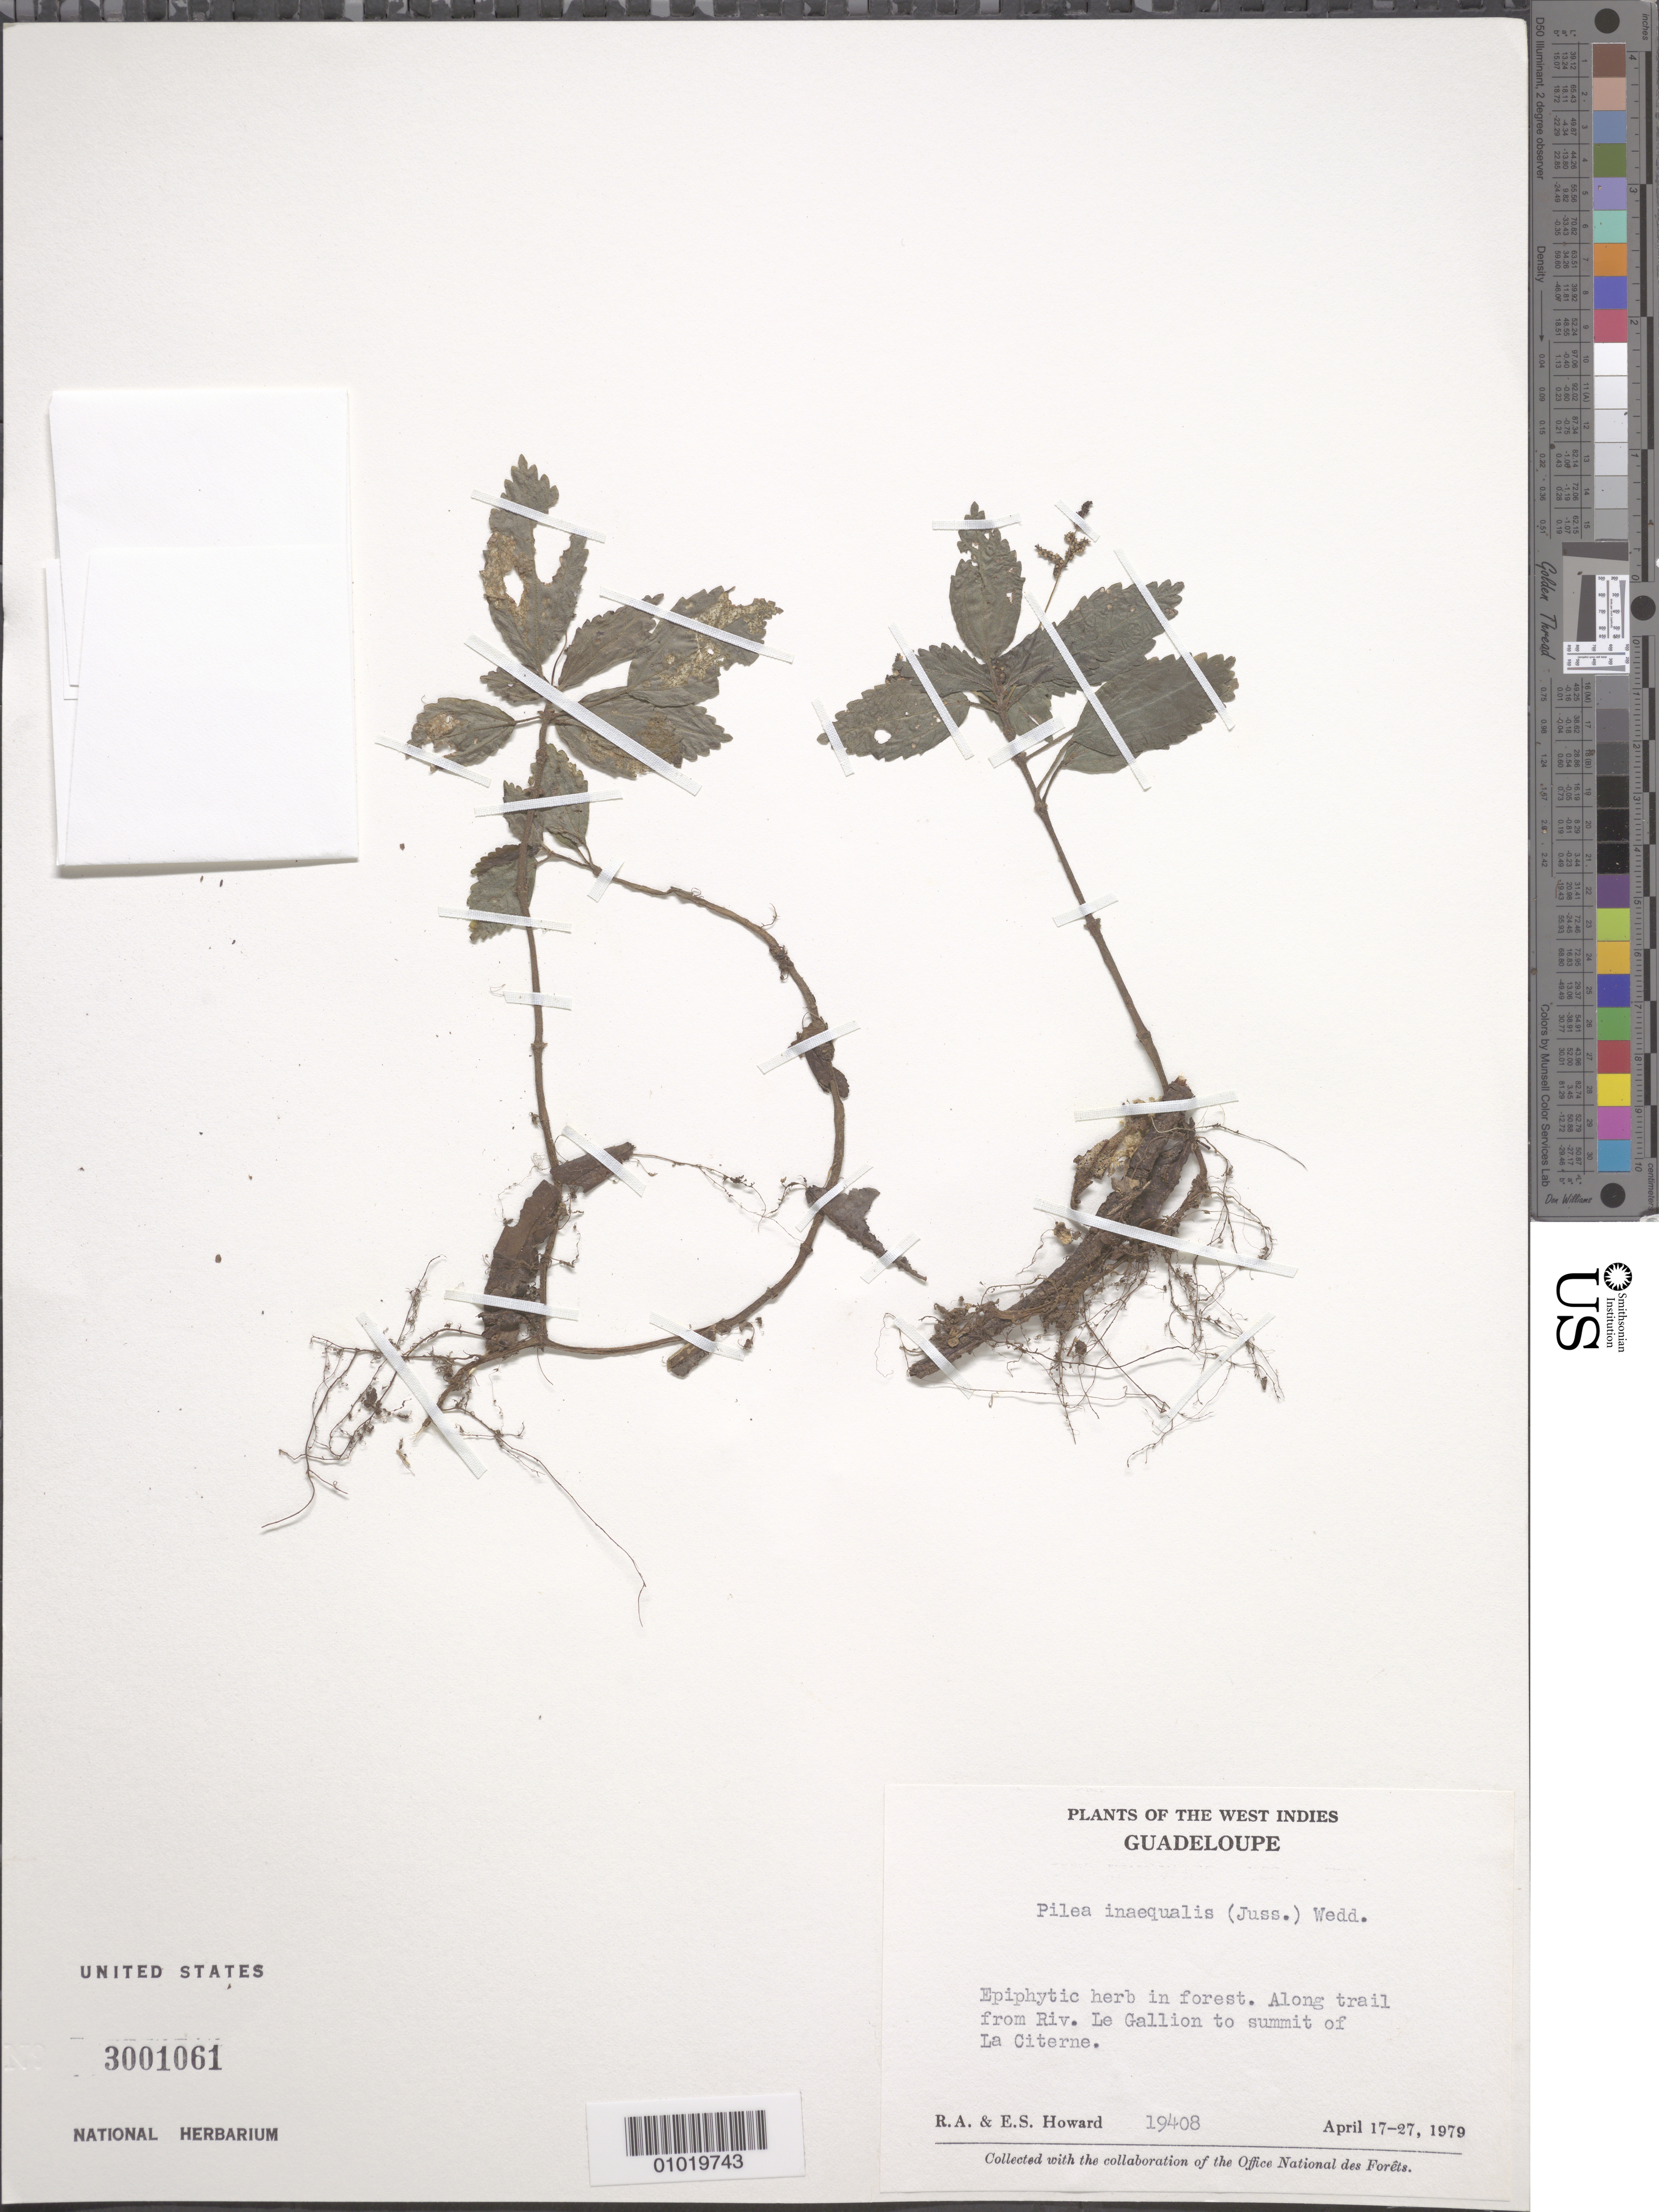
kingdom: Plantae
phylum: Tracheophyta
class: Magnoliopsida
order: Rosales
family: Urticaceae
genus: Pilea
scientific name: Pilea inaequalis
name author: (Juss. ex Poir.) Wedd.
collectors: R. A. Howard & E. S. Howard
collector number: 19408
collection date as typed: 17 Apr 1979 to 27 Apr 1979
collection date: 1979-04-17/1979-04-27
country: Guadeloupe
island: Basse Terre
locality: Along trail from Riv. Le Gallion to summit of La Citerne.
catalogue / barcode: US 3001061